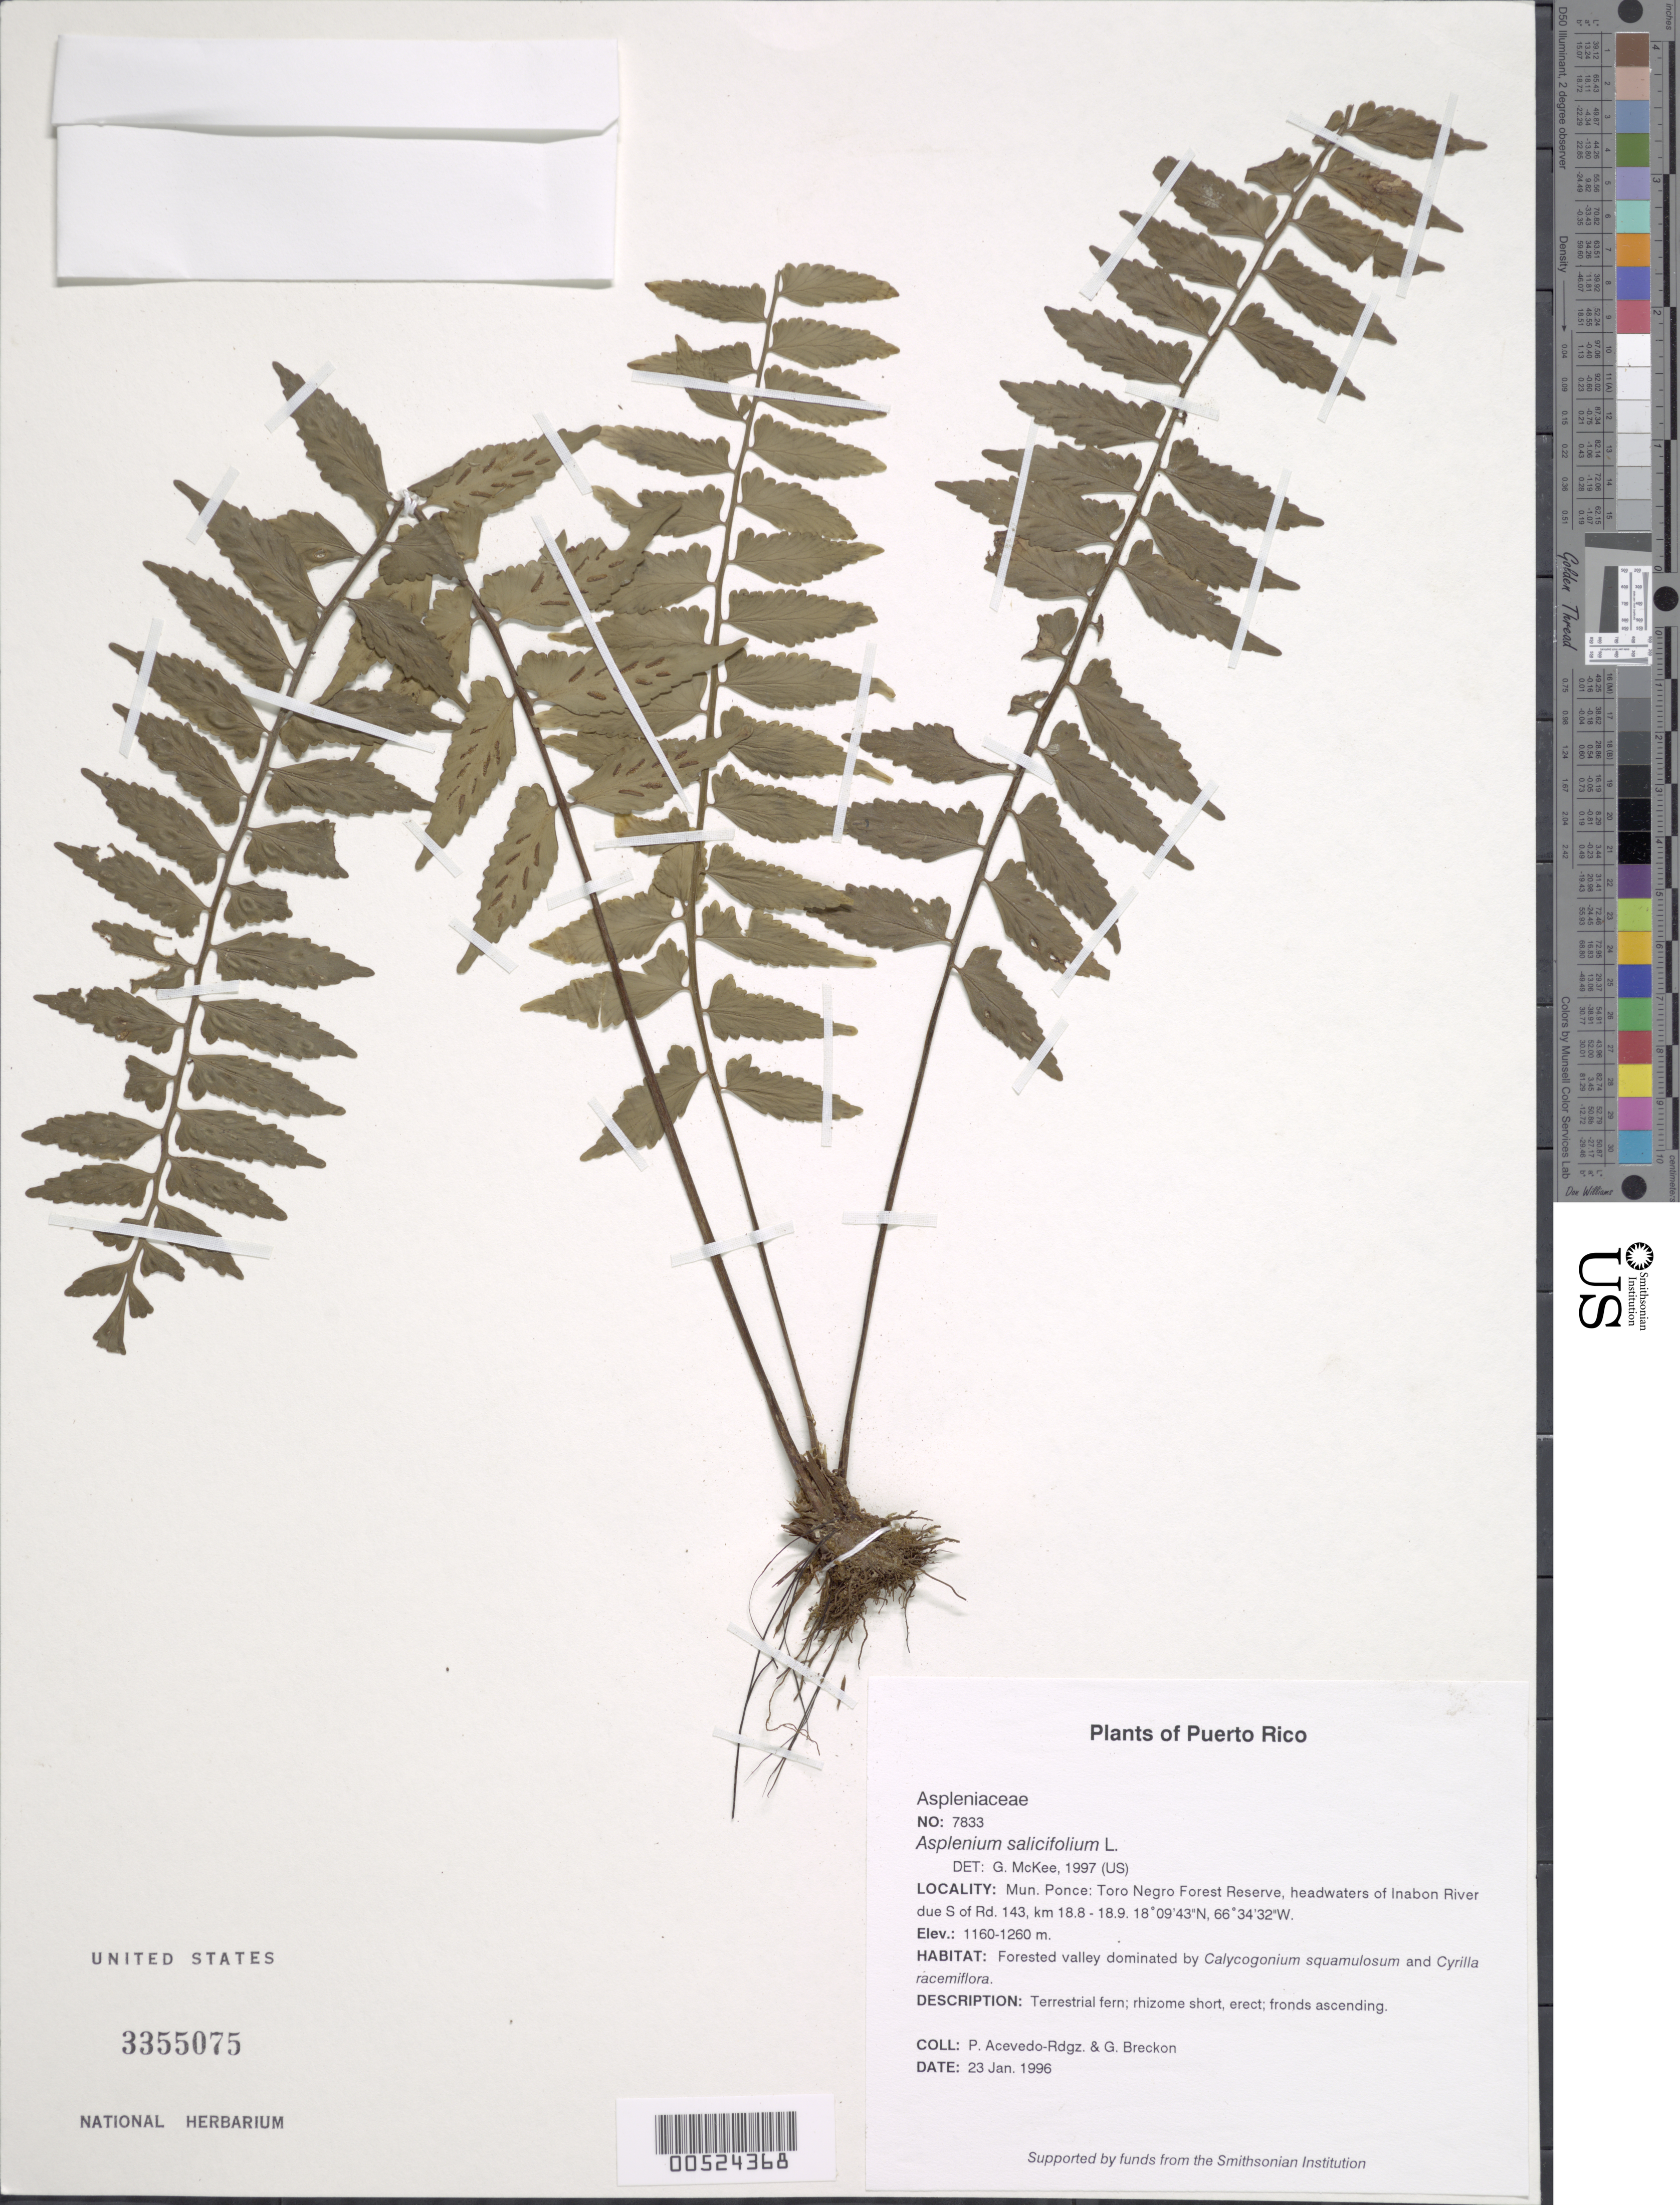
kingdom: Plantae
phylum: Tracheophyta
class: Polypodiopsida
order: Polypodiales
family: Aspleniaceae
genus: Asplenium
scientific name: Asplenium salicifolium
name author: L.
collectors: P. Acevedo-Rodr. & G. J. Breckon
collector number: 7833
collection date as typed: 23 Jan 1996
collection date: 1996-01-23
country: Puerto Rico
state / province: Ponce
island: Puerto Rico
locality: Ponce: Jayuya, Toro Negro Forest Reserve, headwaters of Inabon River due S of Rd. 143, km 18.8 - 18.9.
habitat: Forested valley dominated by Calycogonium squamulosum and Cyrilla racemiflora.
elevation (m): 1160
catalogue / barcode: US 3355075